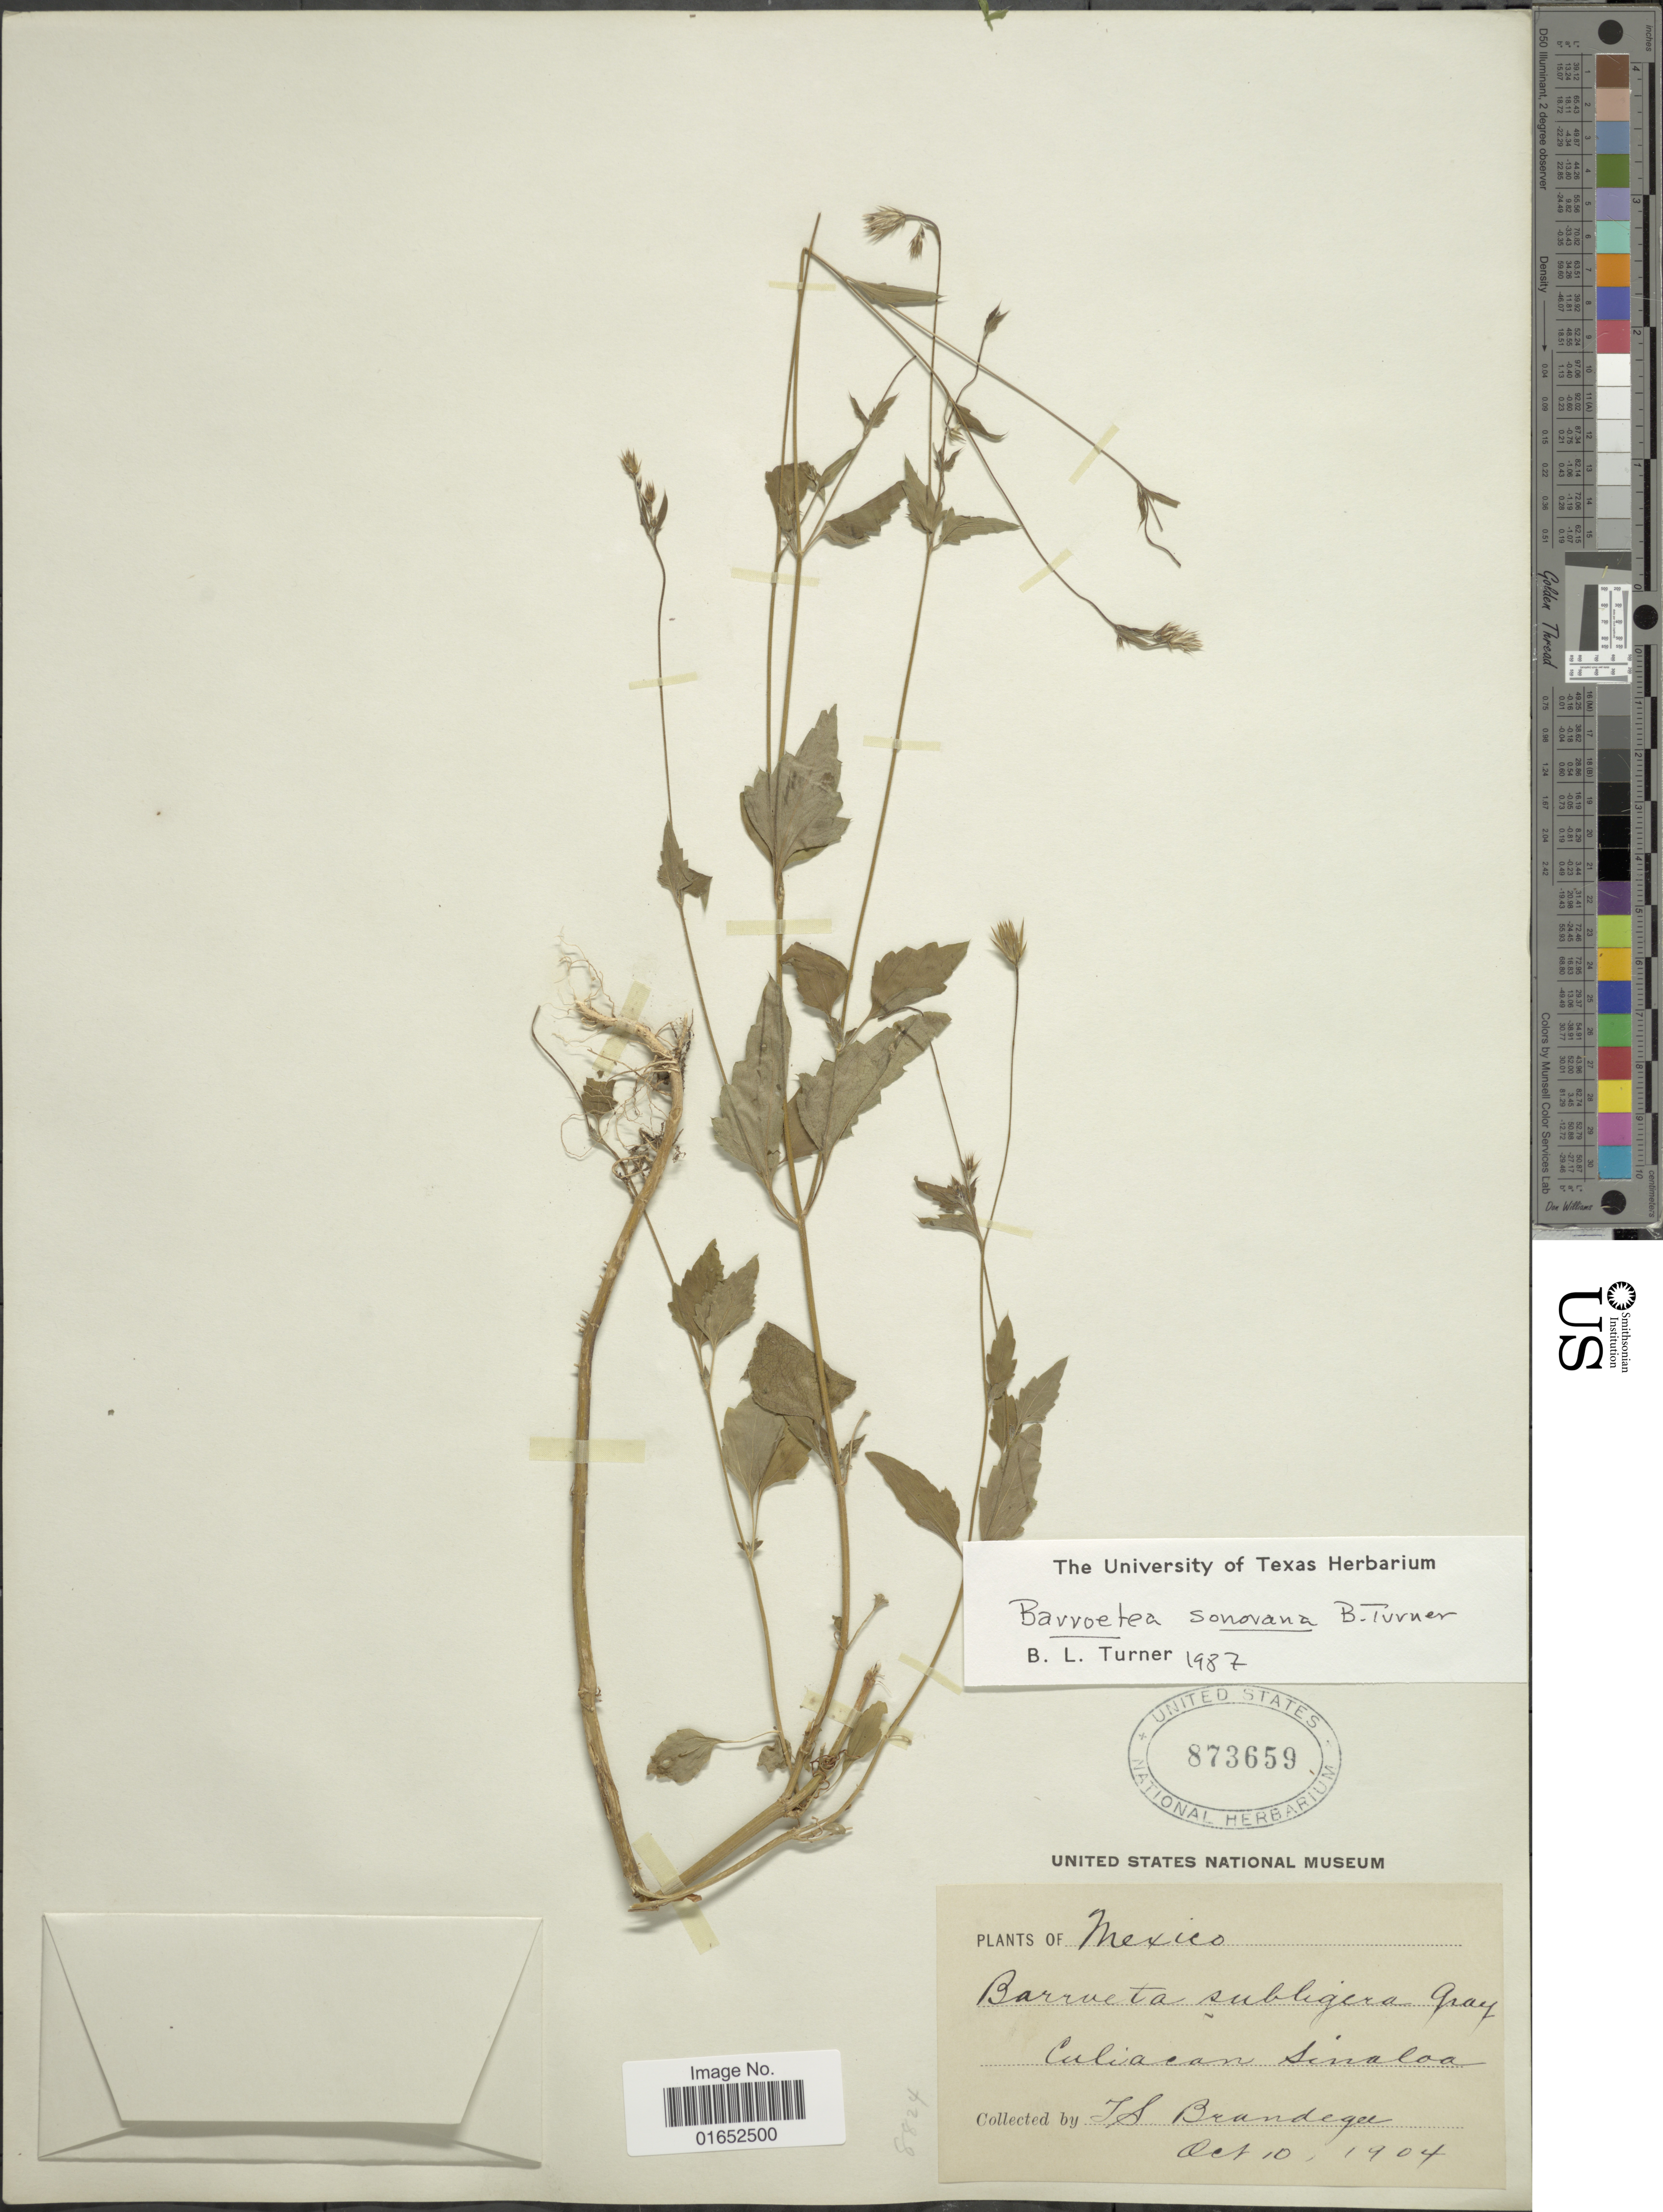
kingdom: Plantae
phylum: Tracheophyta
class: Magnoliopsida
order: Asterales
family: Asteraceae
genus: Barroetea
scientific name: Barroetea sonorae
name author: B.L. Turner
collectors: J. S. Brandegee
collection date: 1904-10-10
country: Mexico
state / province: Sinaloa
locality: Culiacan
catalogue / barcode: US 873659